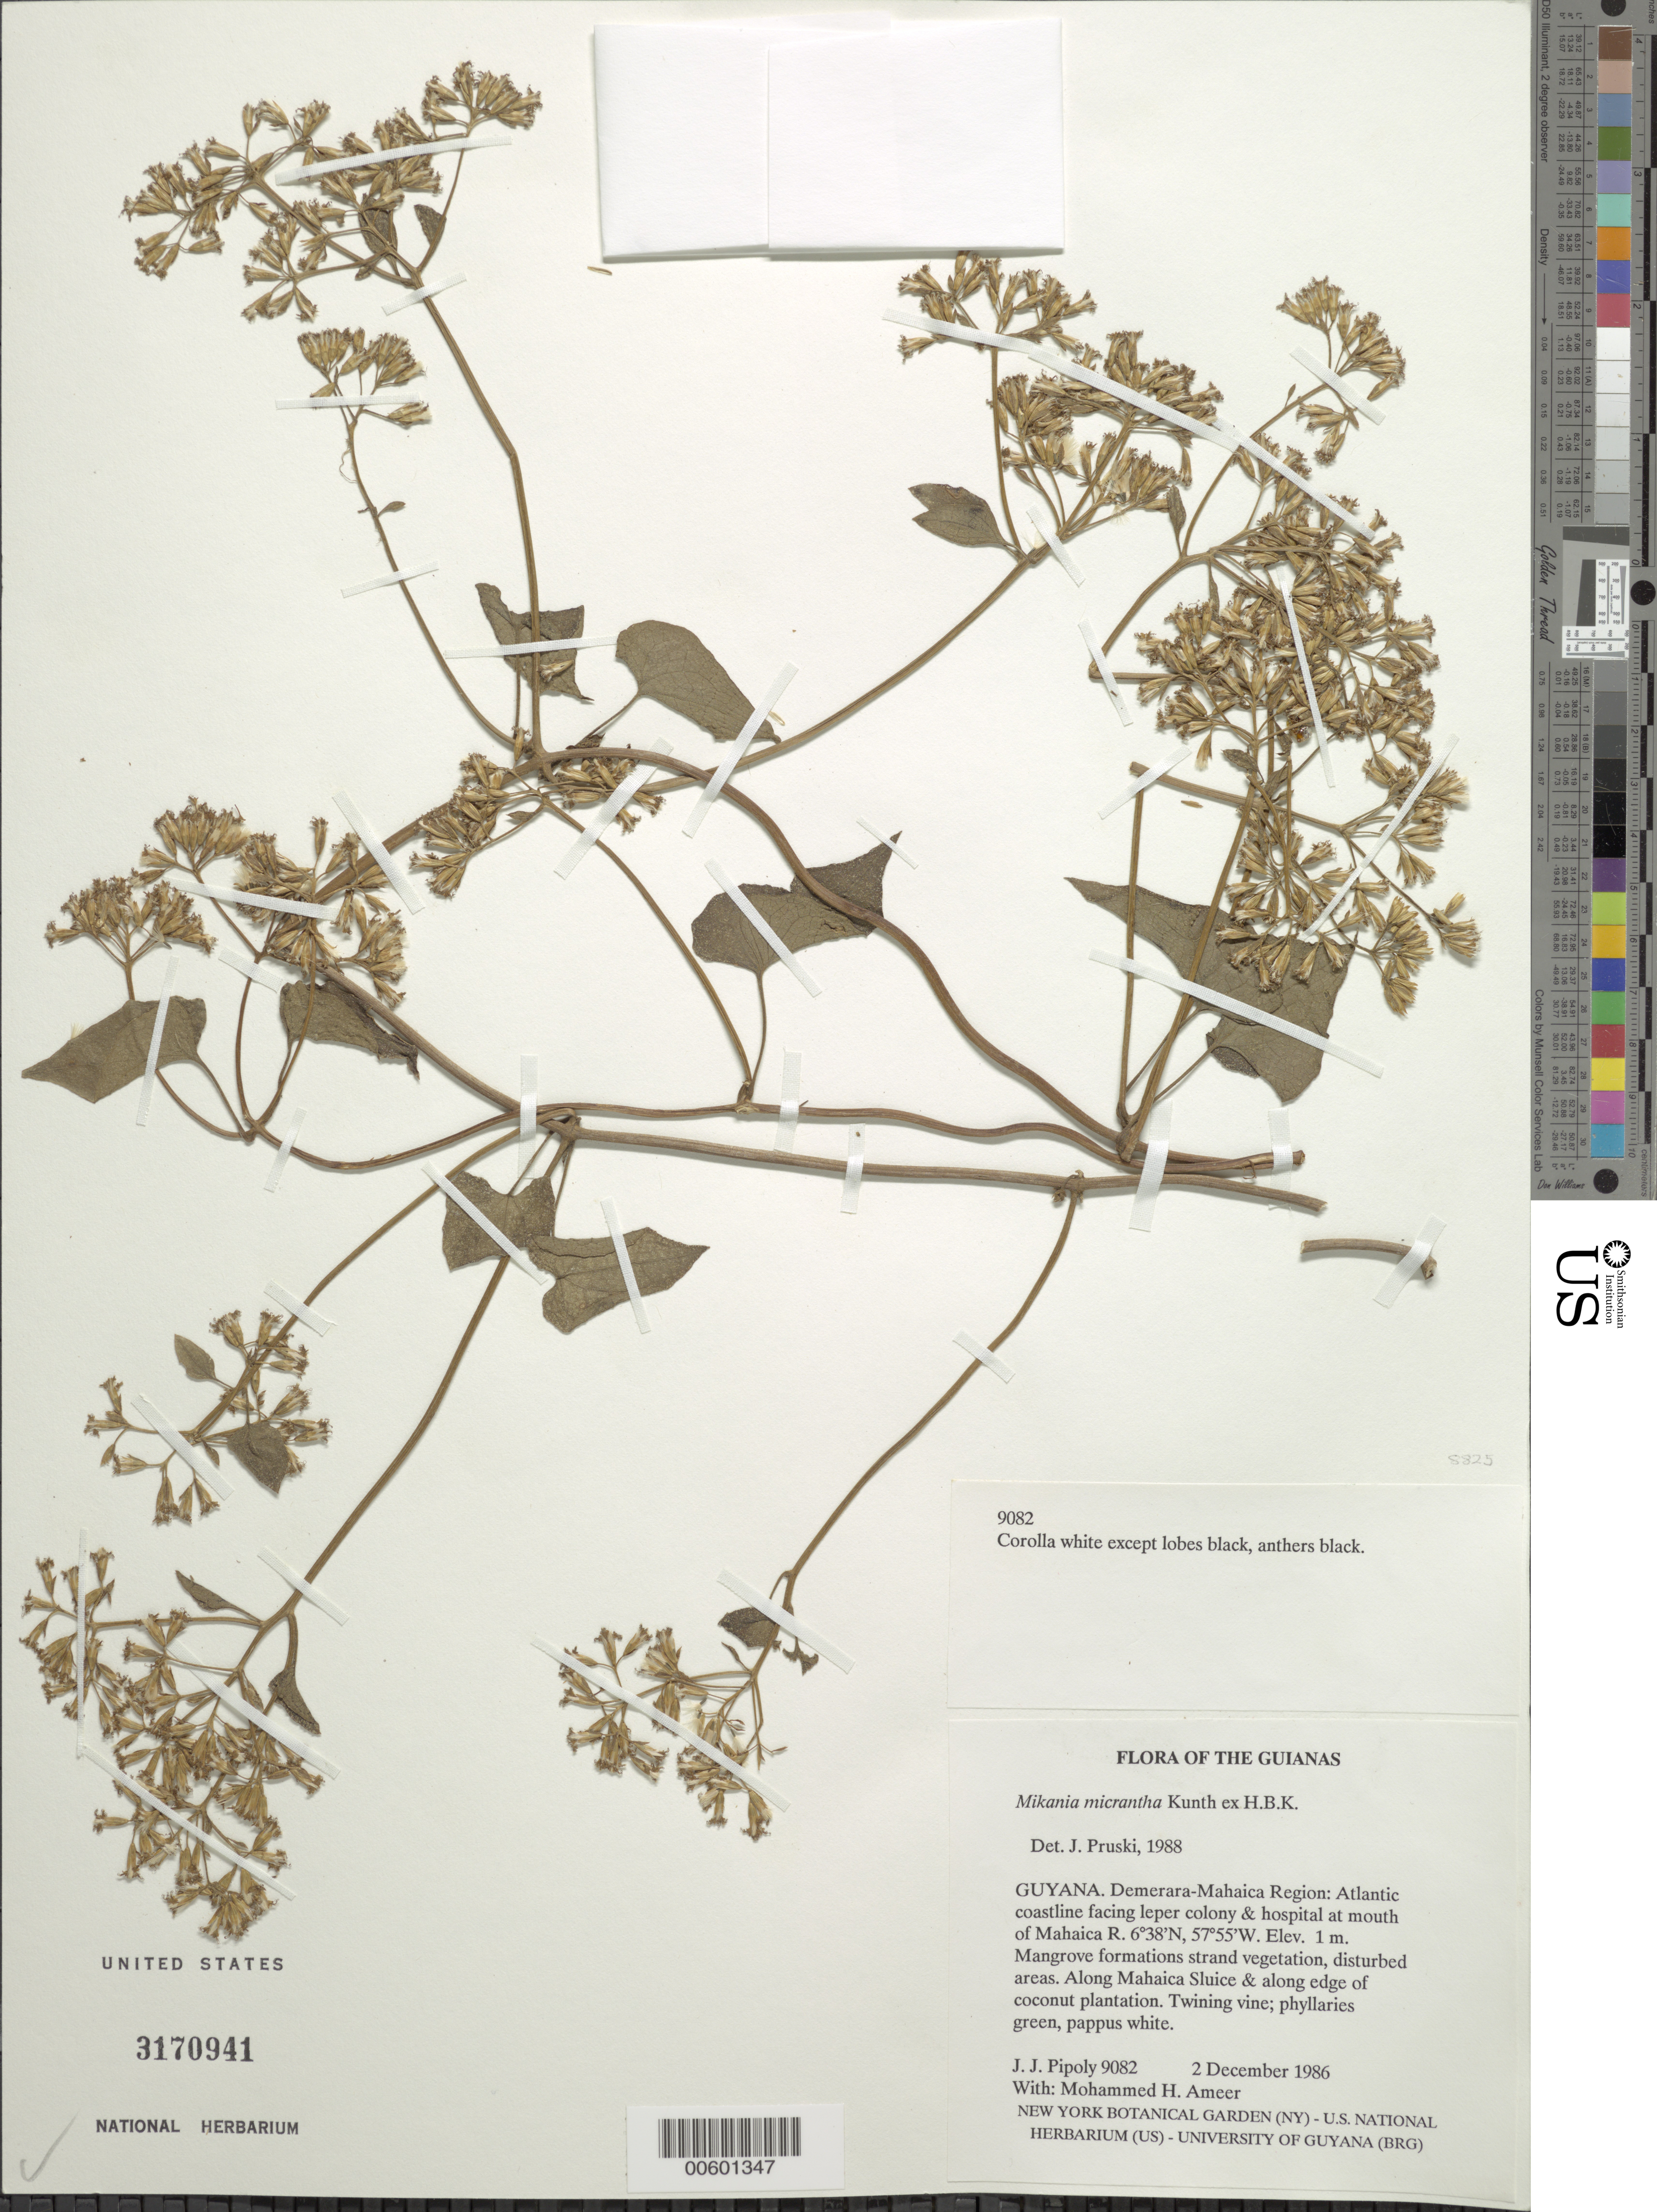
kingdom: Plantae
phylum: Tracheophyta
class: Magnoliopsida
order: Asterales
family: Asteraceae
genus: Mikania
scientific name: Mikania micrantha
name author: Kunth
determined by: Pruski, J. F.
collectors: J. J. Pipoly & M. Ameer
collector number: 9082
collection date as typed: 2 December 1986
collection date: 1986-12-02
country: Guyana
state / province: Demerara-Mahaica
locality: Atlantic coastline facing leper colony & hospital at mouth of Mahaica R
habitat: Mangrove formations strand vegetation, disturbed areas. Along Mahaica Sluice & along edge of coconut plantation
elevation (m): -6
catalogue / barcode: US 3170941